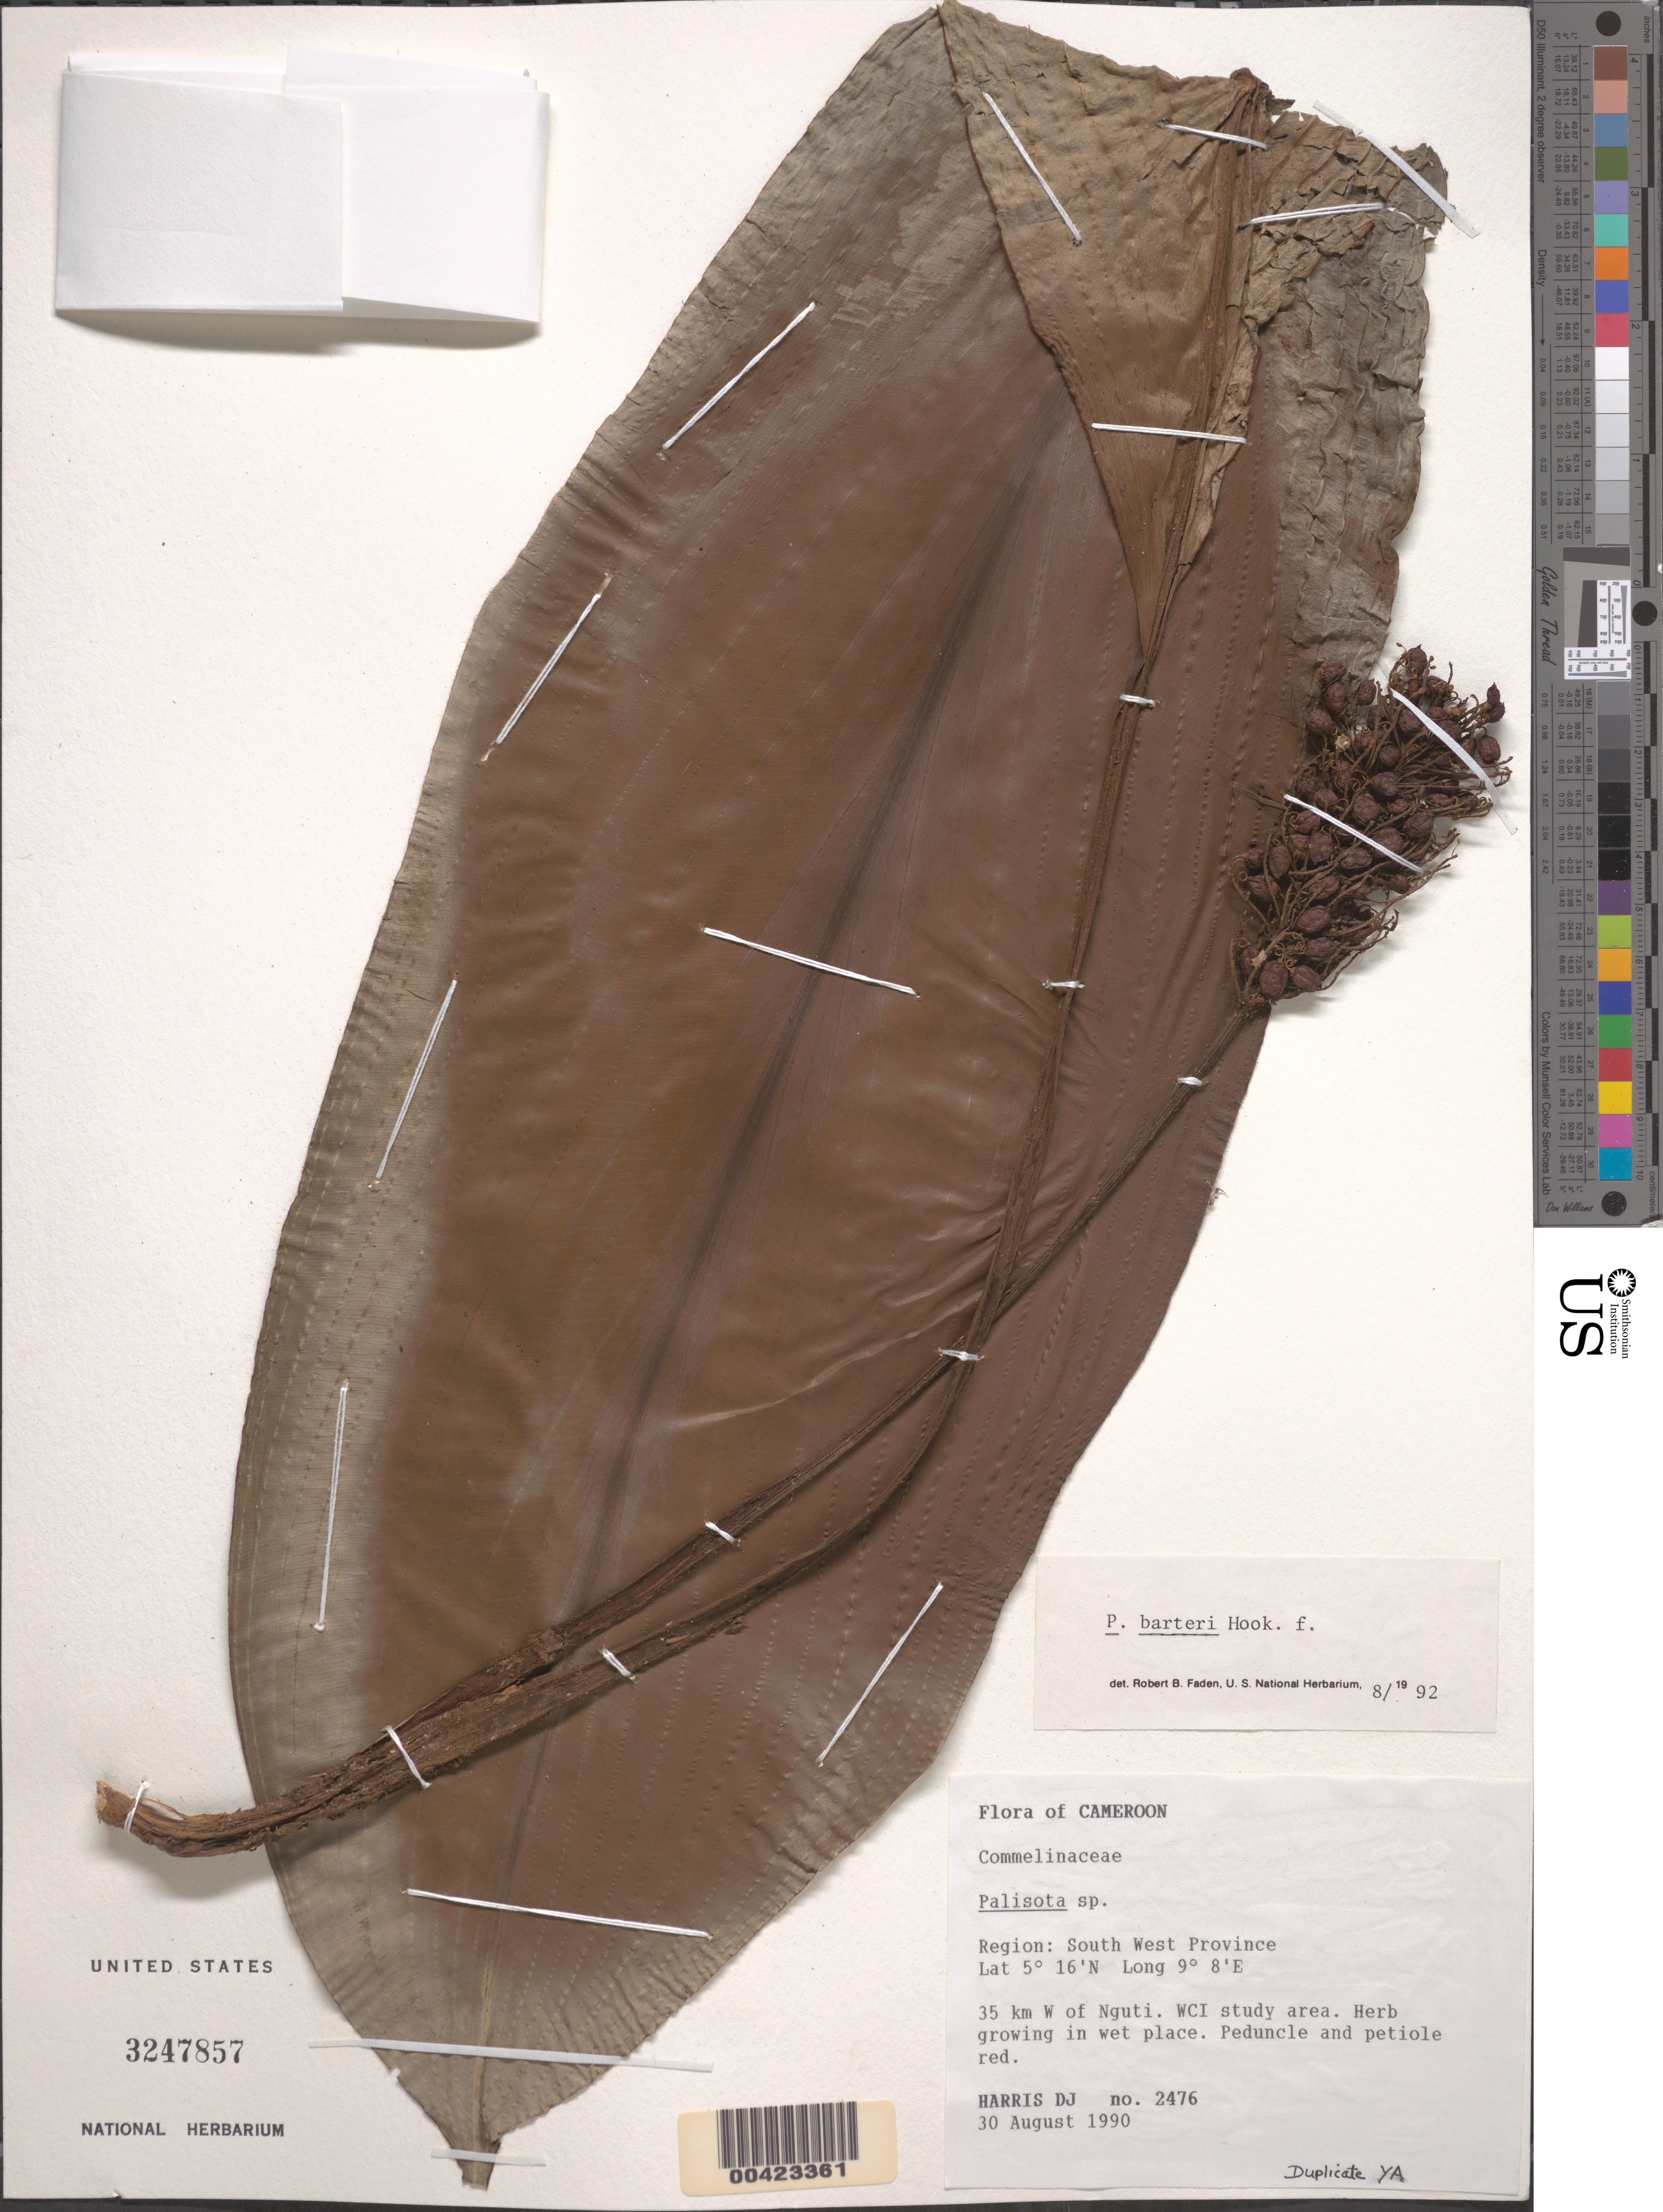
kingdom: Plantae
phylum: Tracheophyta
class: Liliopsida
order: Commelinales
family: Commelinaceae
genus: Palisota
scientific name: Palisota barteri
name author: Hook.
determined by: Faden, Robert B., (US), Smithsonian Institution - National Museum of Natural History (UNITED STATES)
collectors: D. J. Harris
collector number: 2476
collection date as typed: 30 Aug 1990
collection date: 1990-08-30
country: Cameroon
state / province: Sud-Ouest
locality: W of nguti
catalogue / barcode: US 3247857